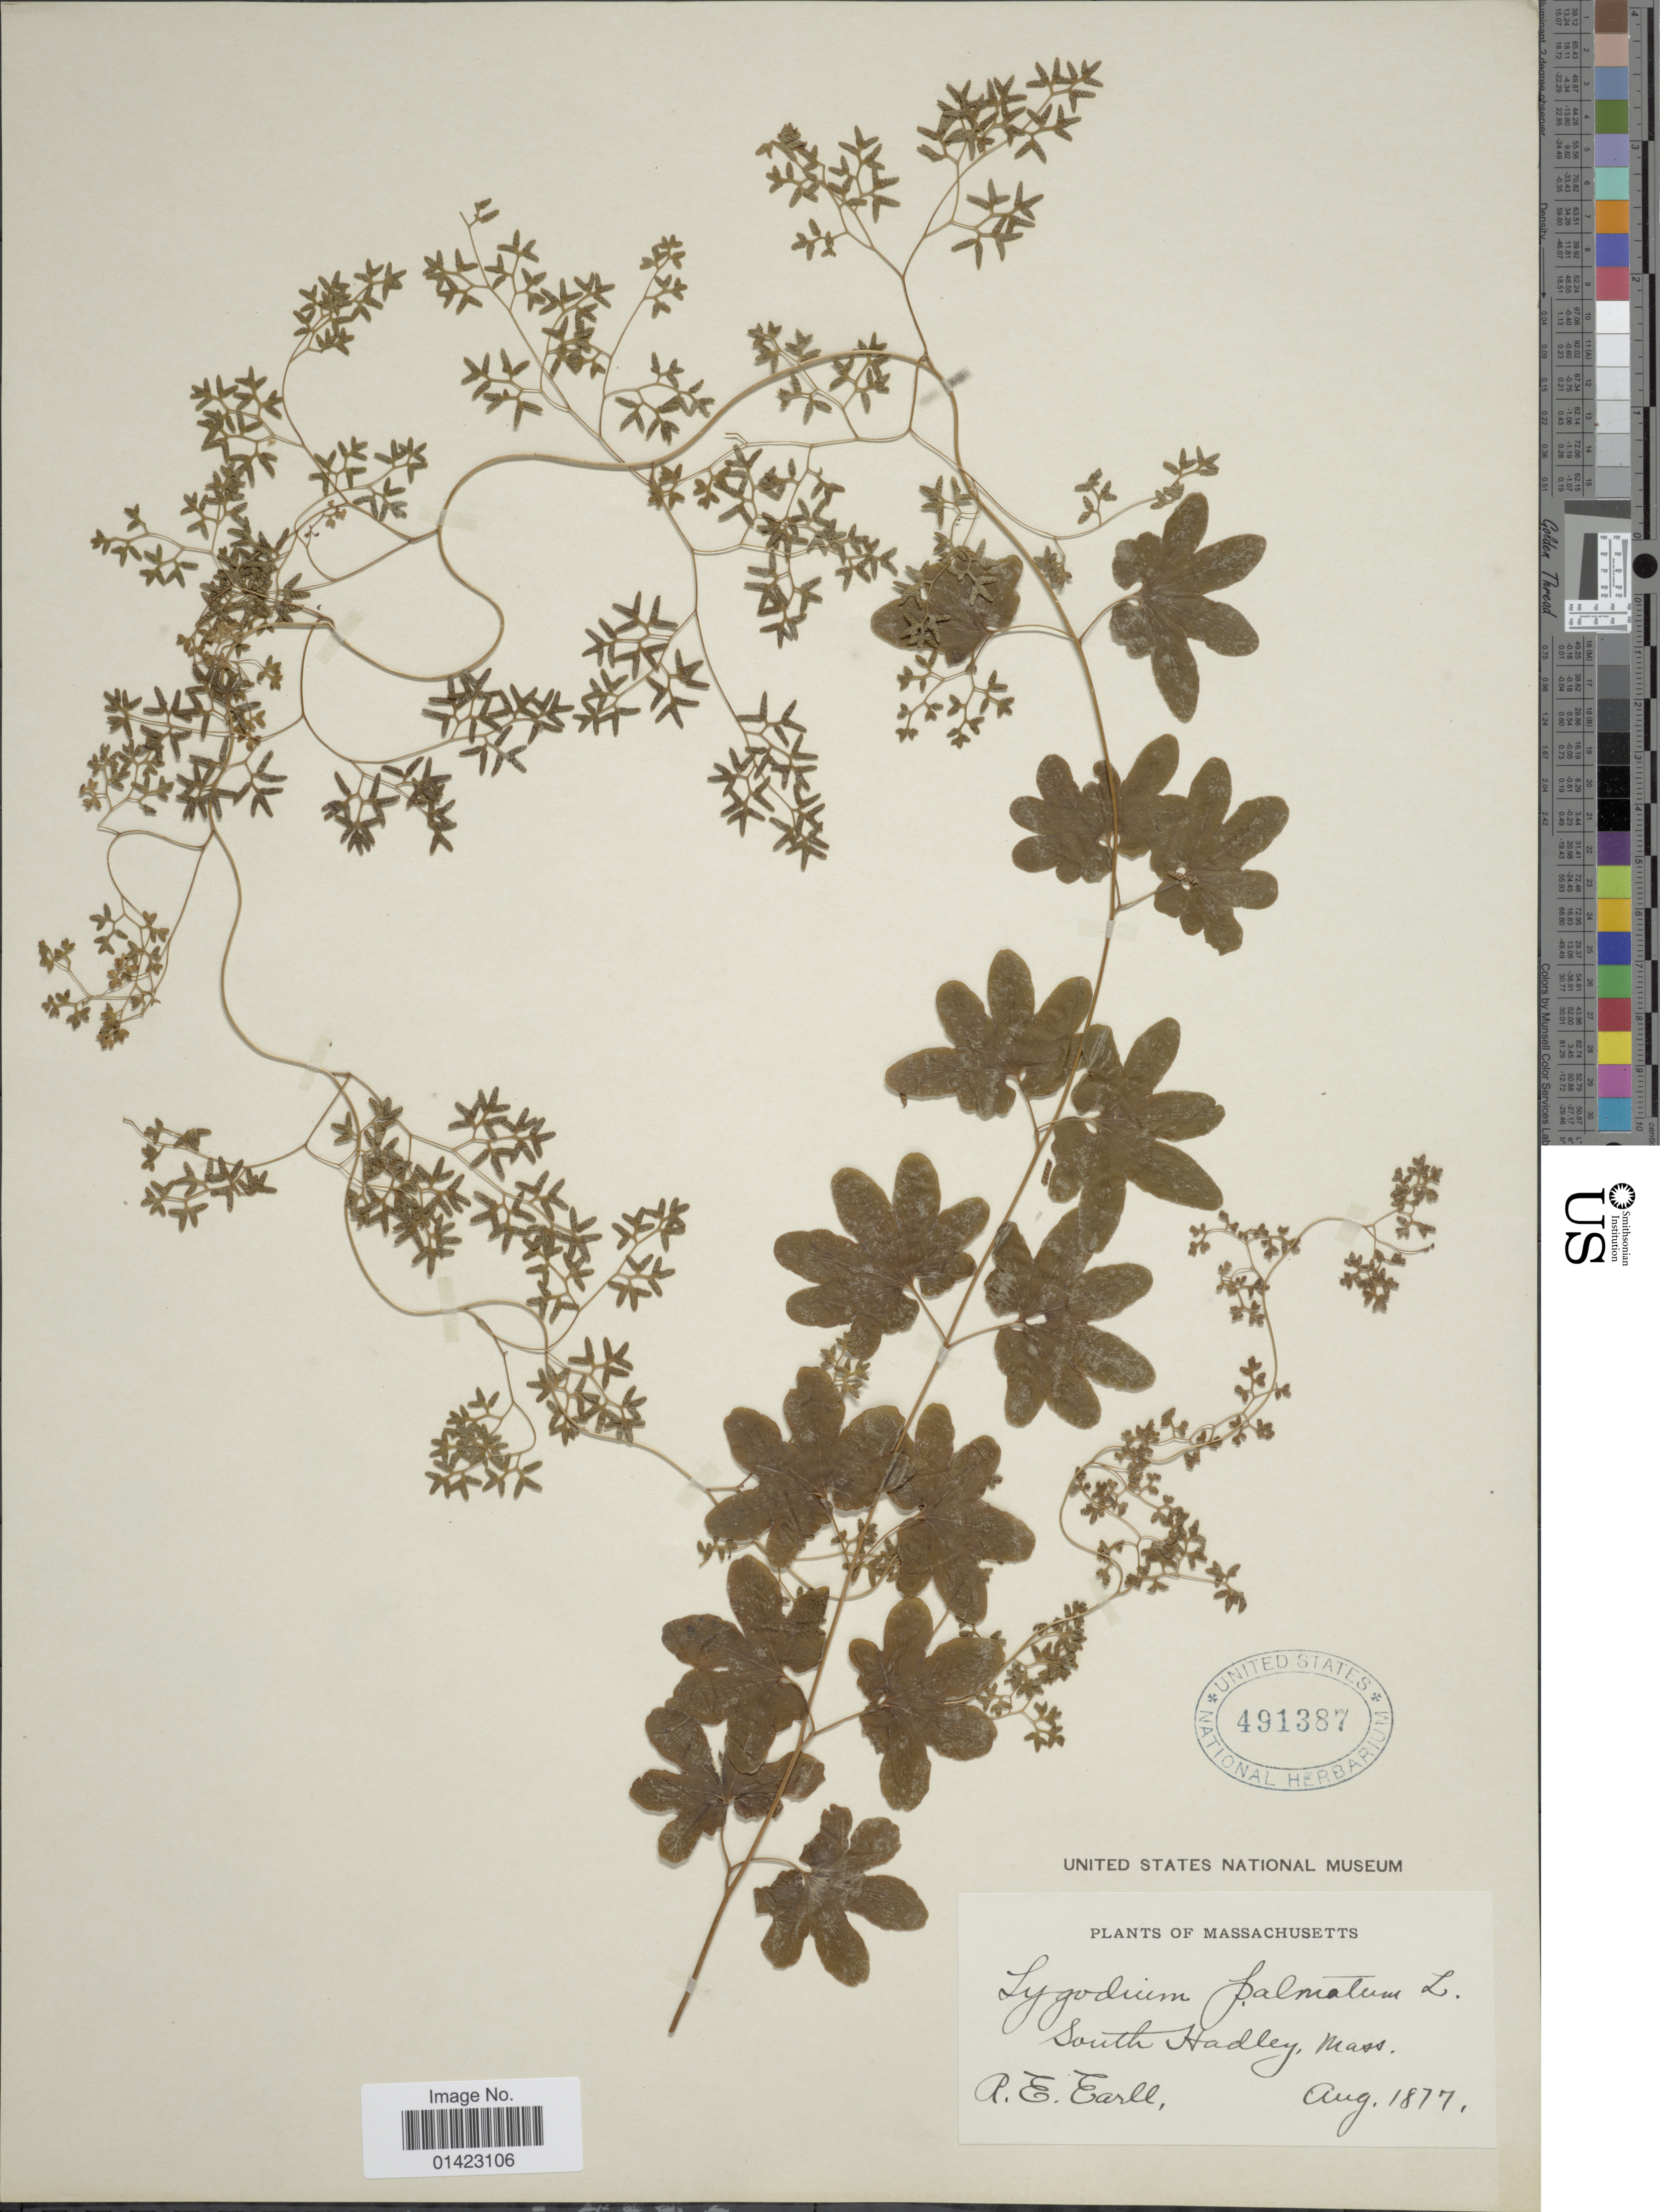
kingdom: Plantae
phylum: Tracheophyta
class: Polypodiopsida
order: Schizaeales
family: Lygodiaceae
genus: Lygodium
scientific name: Lygodium palmatum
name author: (Bernh.) Sw.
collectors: R. Earll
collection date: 1877-08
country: United States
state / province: Massachusetts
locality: South Hadley, Mass.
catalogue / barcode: US 491387